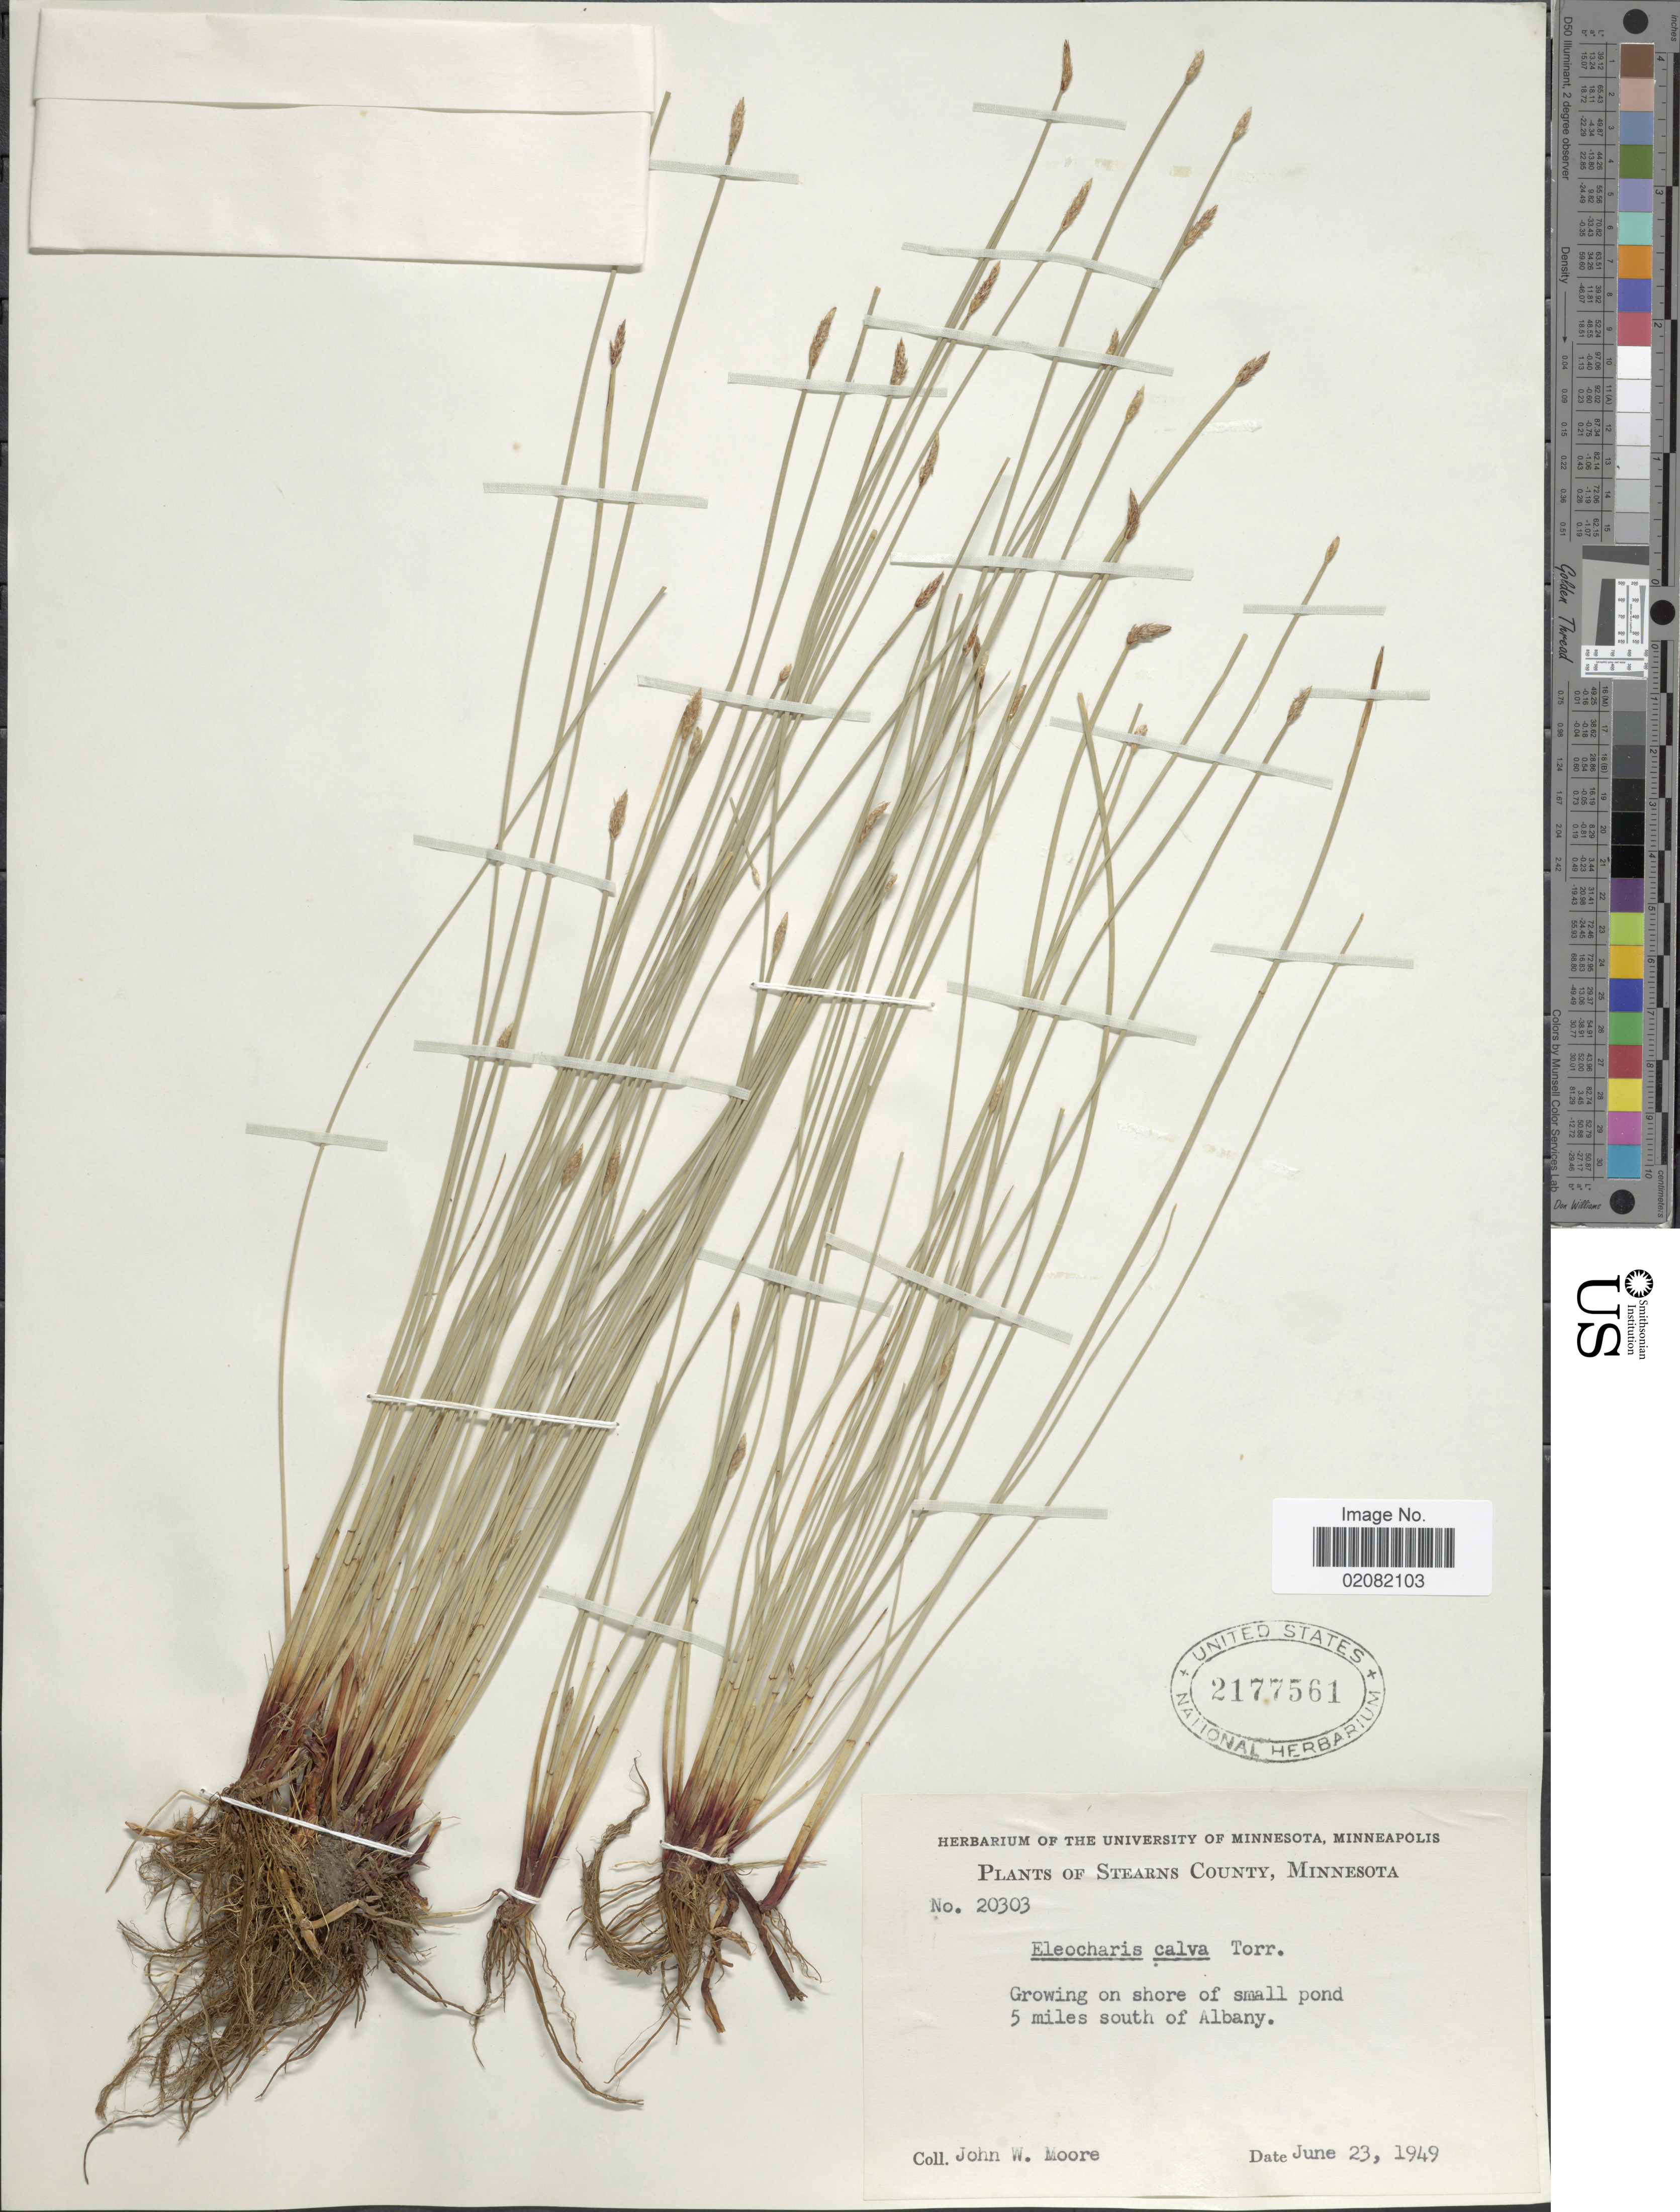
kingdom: Plantae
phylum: Tracheophyta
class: Liliopsida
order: Poales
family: Cyperaceae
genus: Eleocharis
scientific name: Eleocharis erythropoda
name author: Steud.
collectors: J. Moore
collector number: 20303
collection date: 1949-06-23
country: United States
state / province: Minnesota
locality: Stearns County, Growing on shore of small pond 5 miles south of Albany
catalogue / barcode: US 2177561